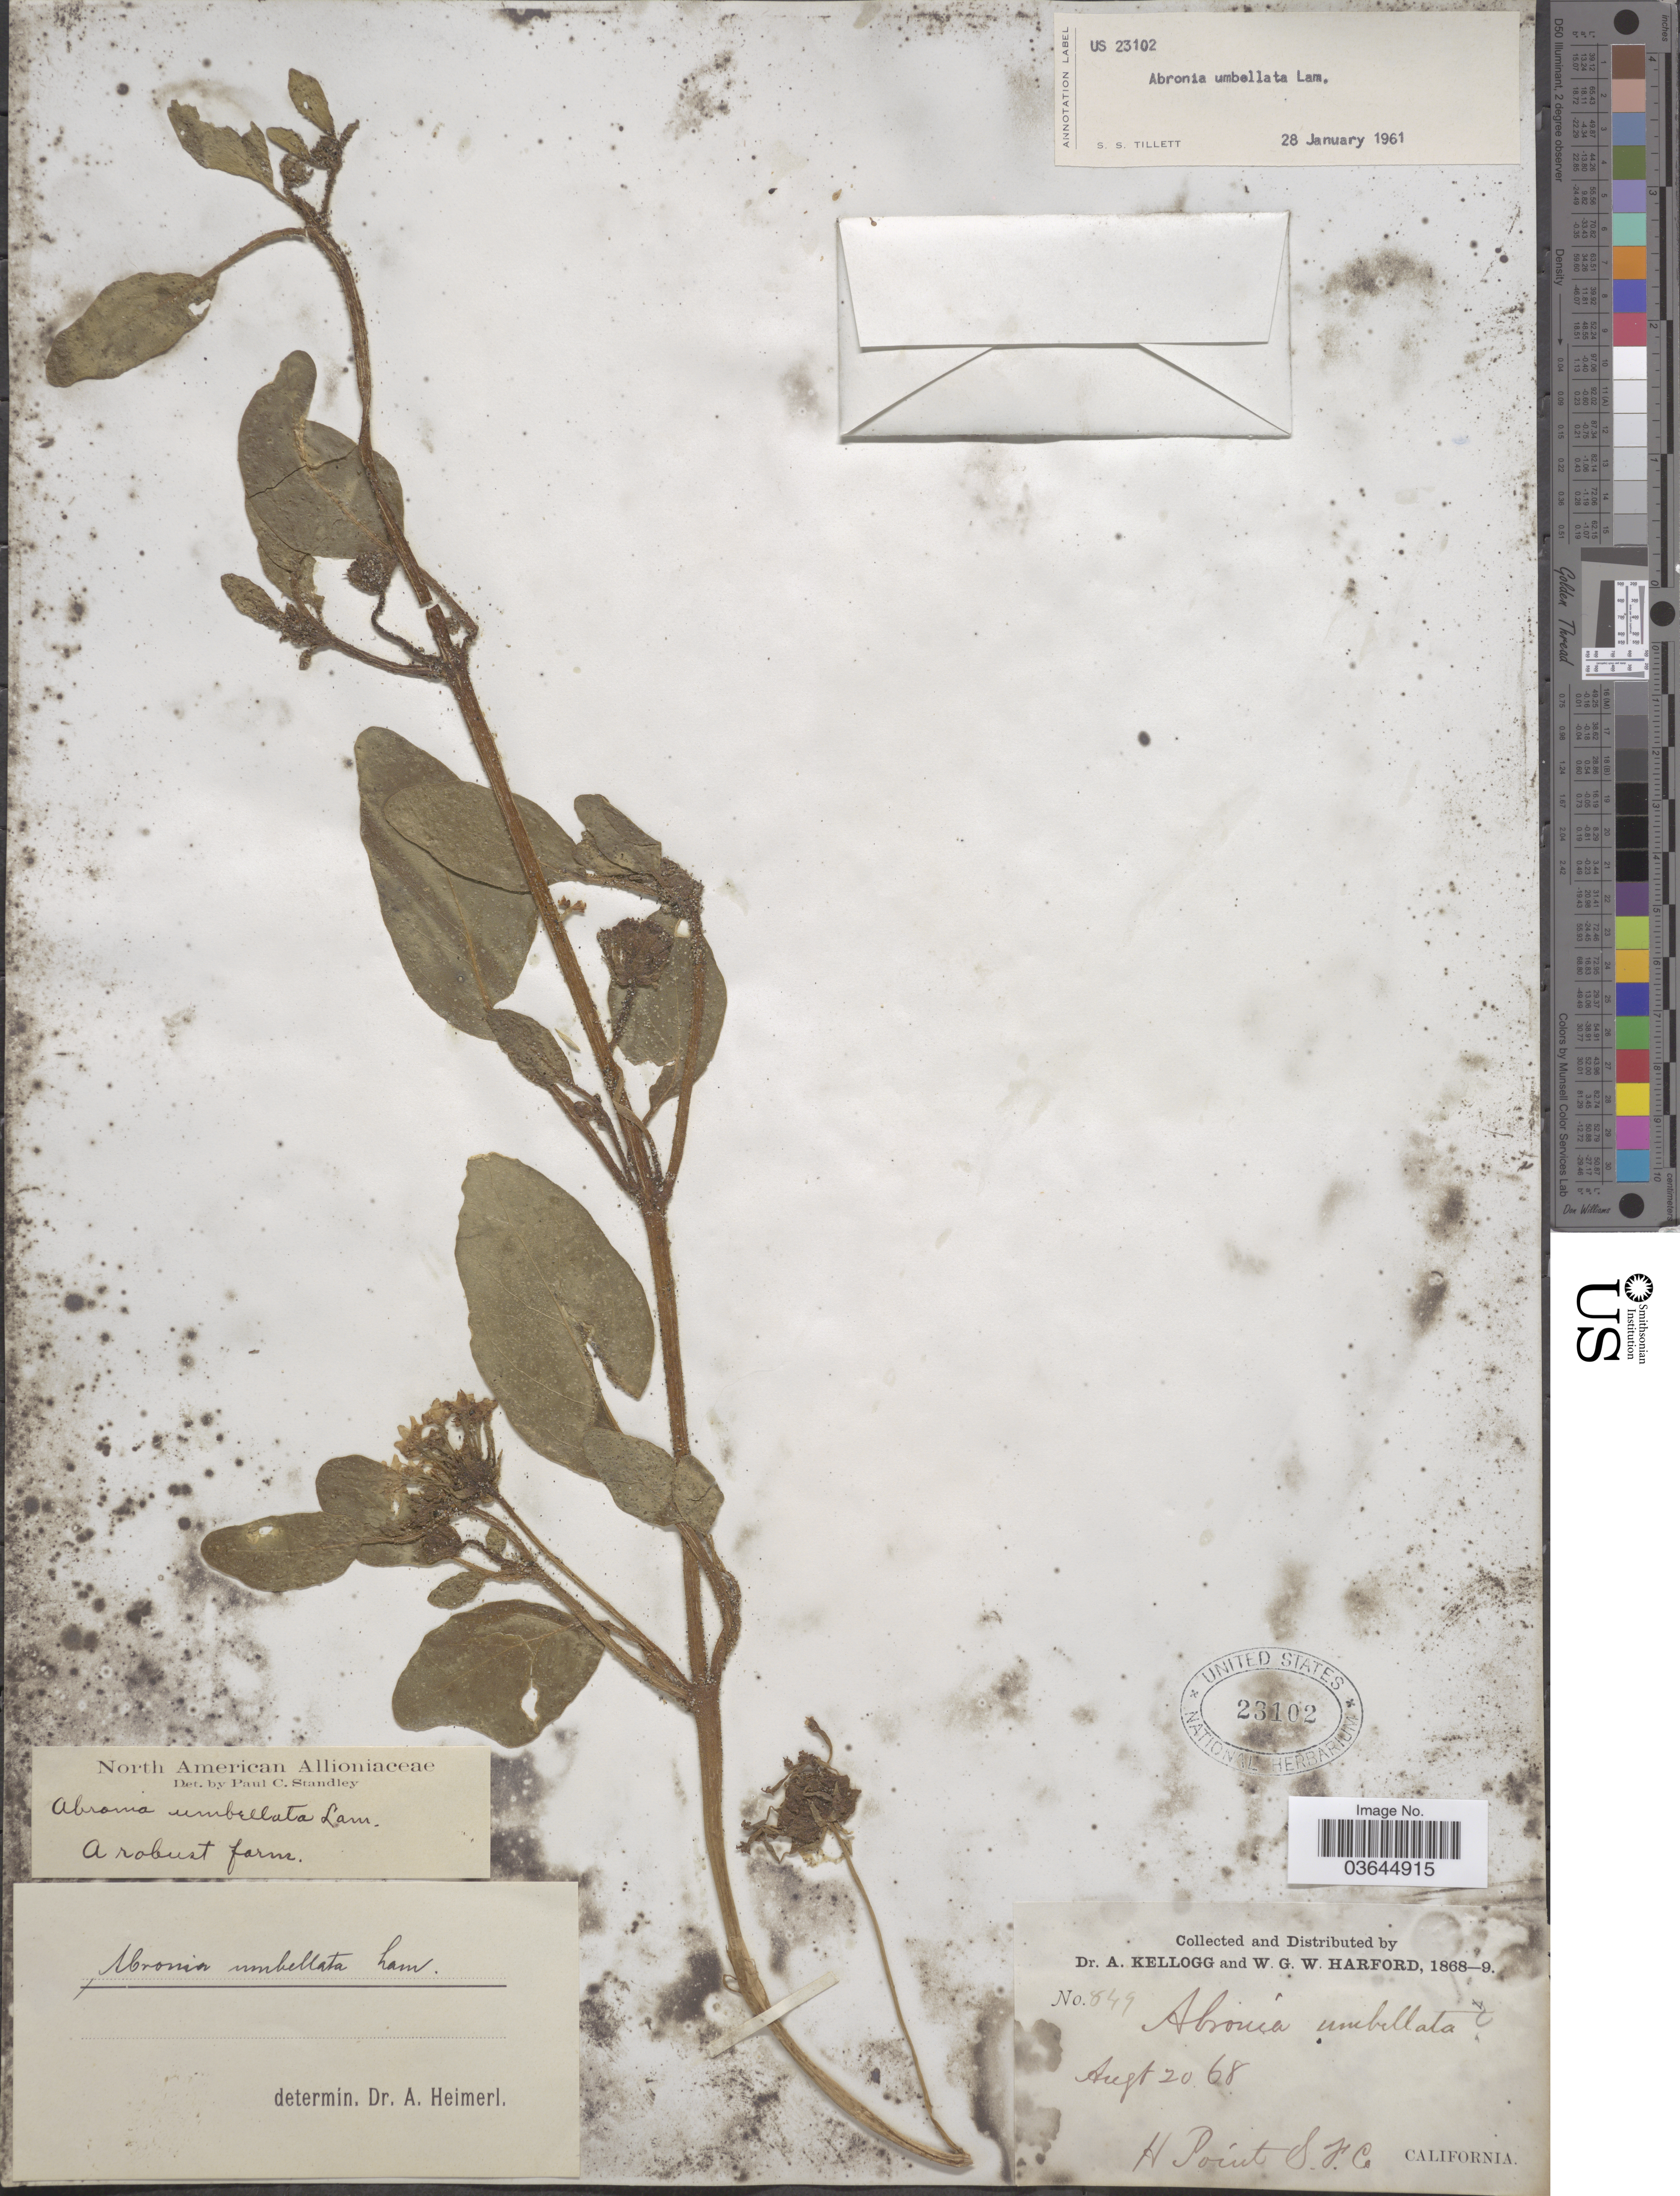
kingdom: Plantae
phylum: Tracheophyta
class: Magnoliopsida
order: Caryophyllales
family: Nyctaginaceae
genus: Abronia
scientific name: Abronia umbellata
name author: Lam.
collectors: A. Kellogg & W. G. W. Harford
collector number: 849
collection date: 1868-08-20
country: United States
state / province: California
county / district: San Francisco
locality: H Point S.F.Co.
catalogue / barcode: US 23102